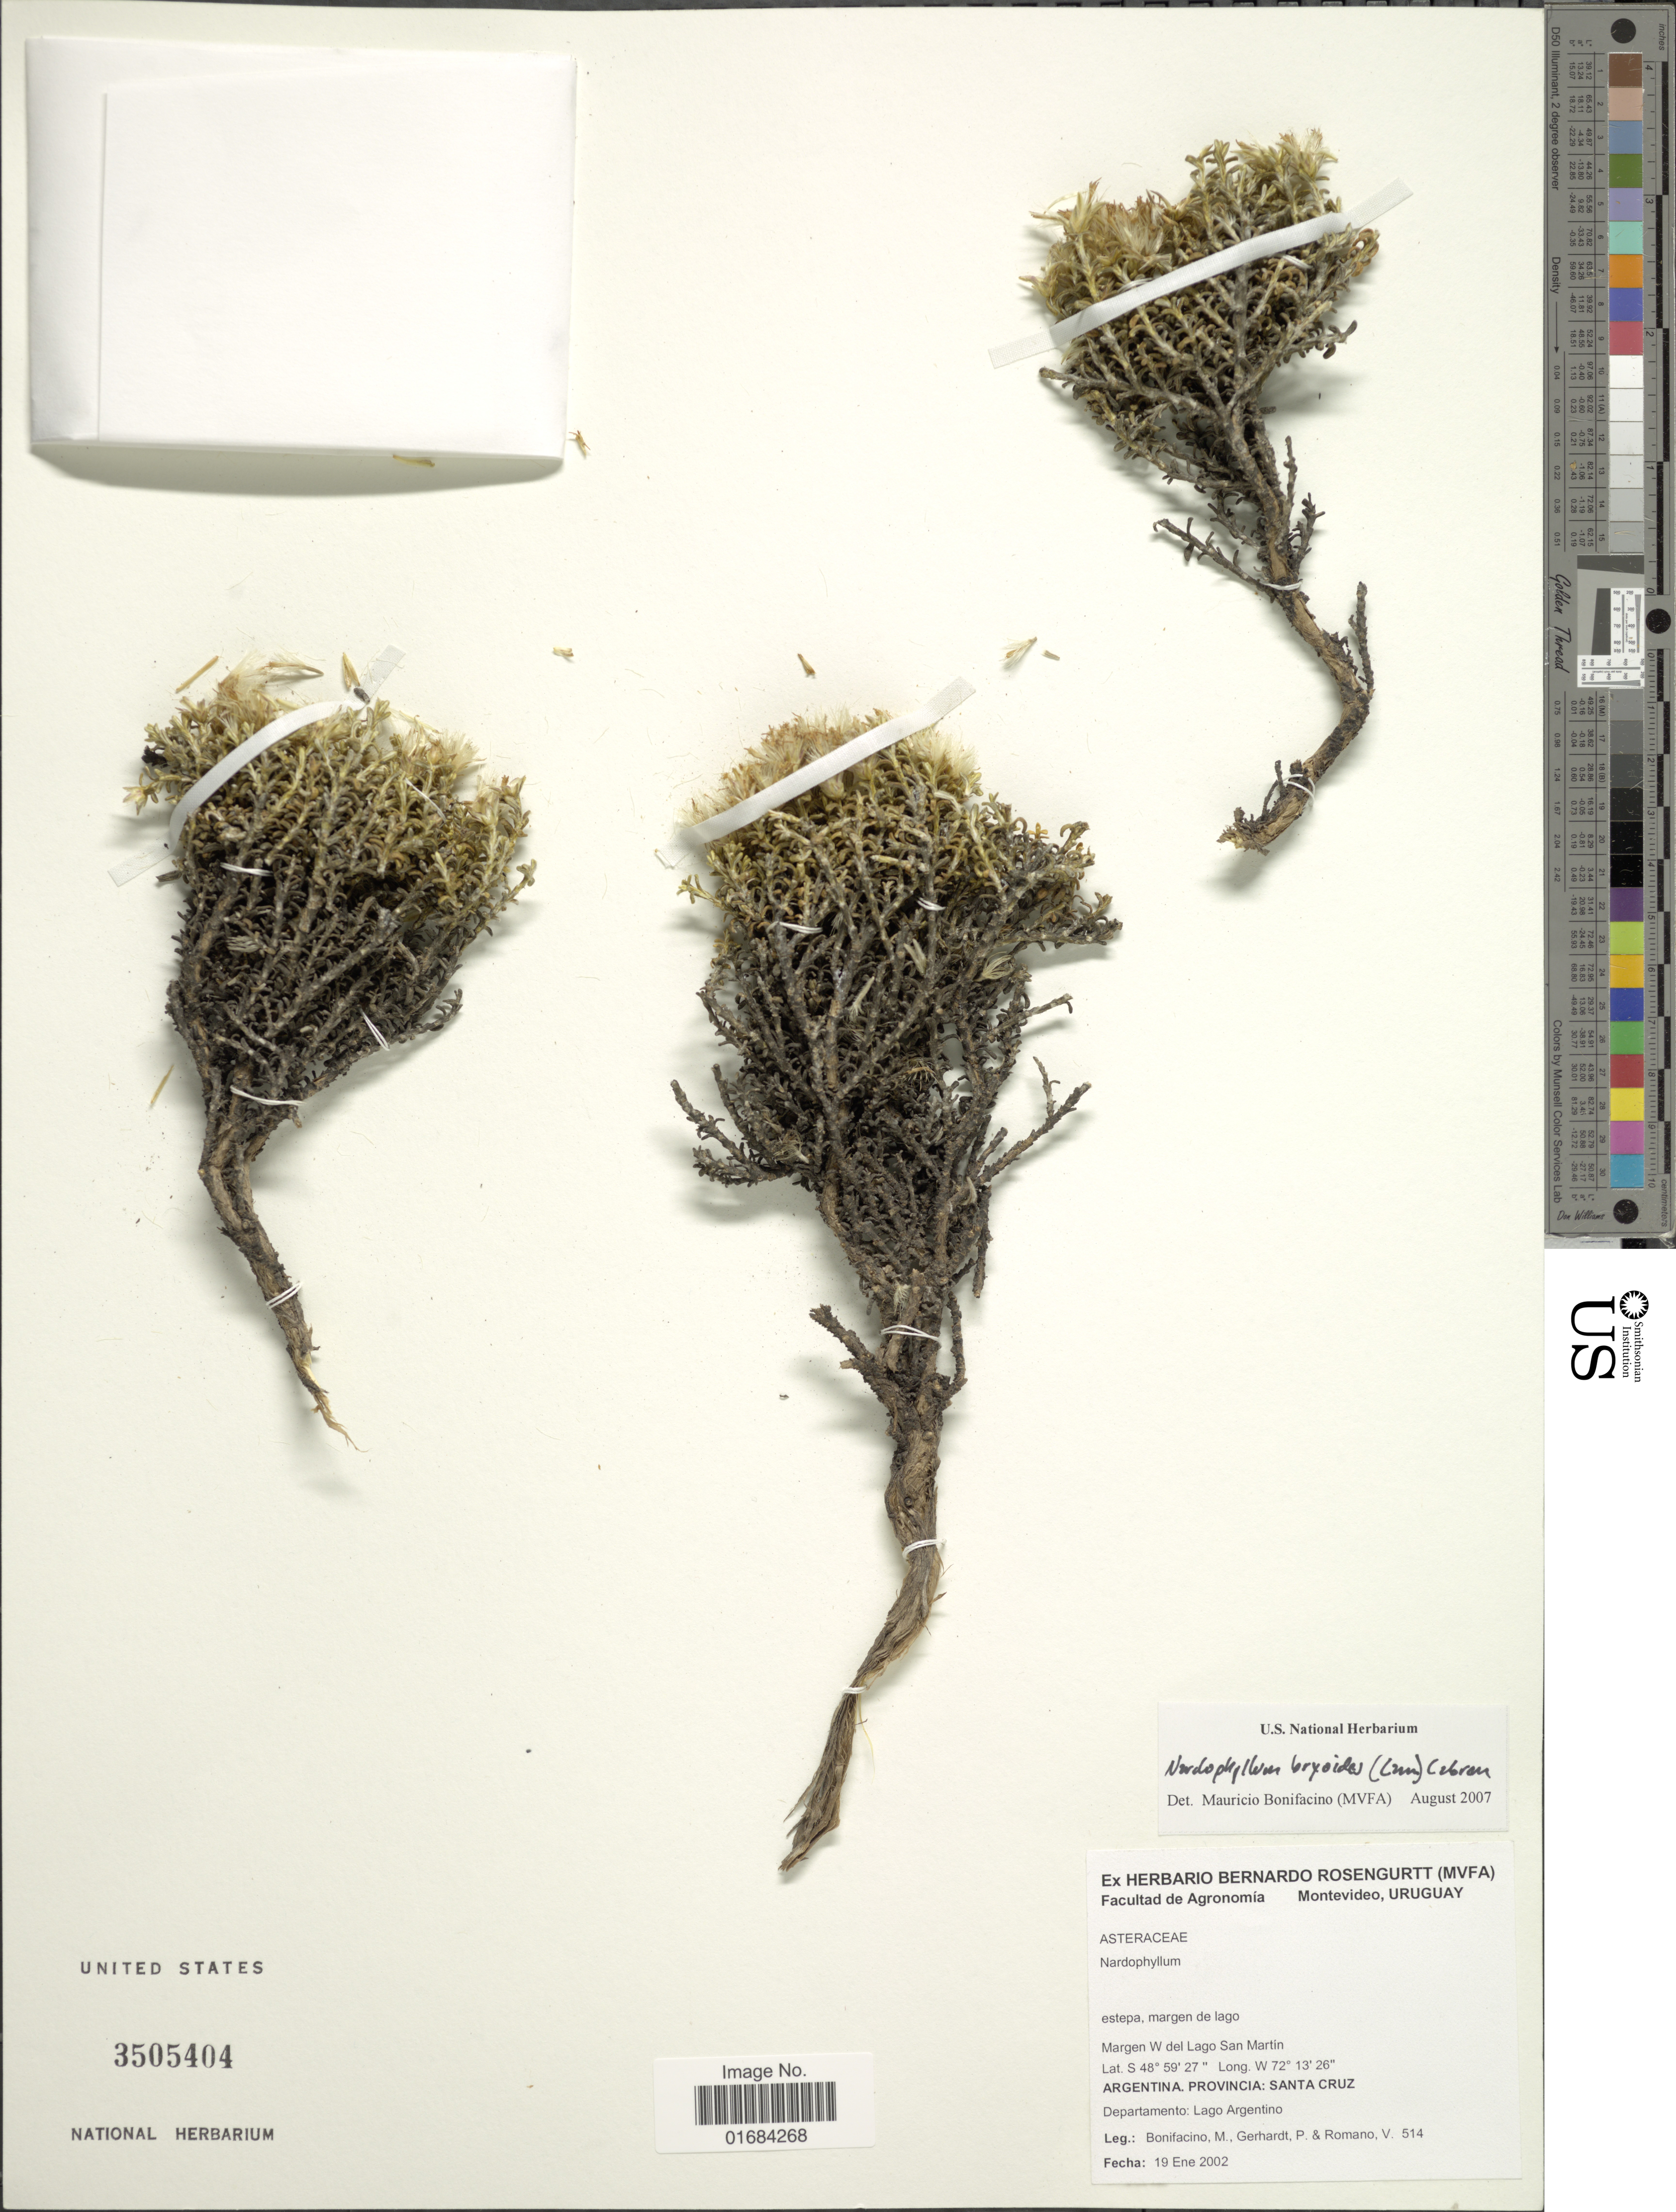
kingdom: Plantae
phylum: Tracheophyta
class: Magnoliopsida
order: Asterales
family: Asteraceae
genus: Nardophyllum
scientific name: Nardophyllum bryoides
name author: (Lam.) Cabrera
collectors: M. Bonifacino, P. Gerhardt & V. Romano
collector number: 0514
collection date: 2002-01-19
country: Argentina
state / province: Santa Cruz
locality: Margen W del Lago San Martin, Departamento: Lago Argentino.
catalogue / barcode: US 3505404